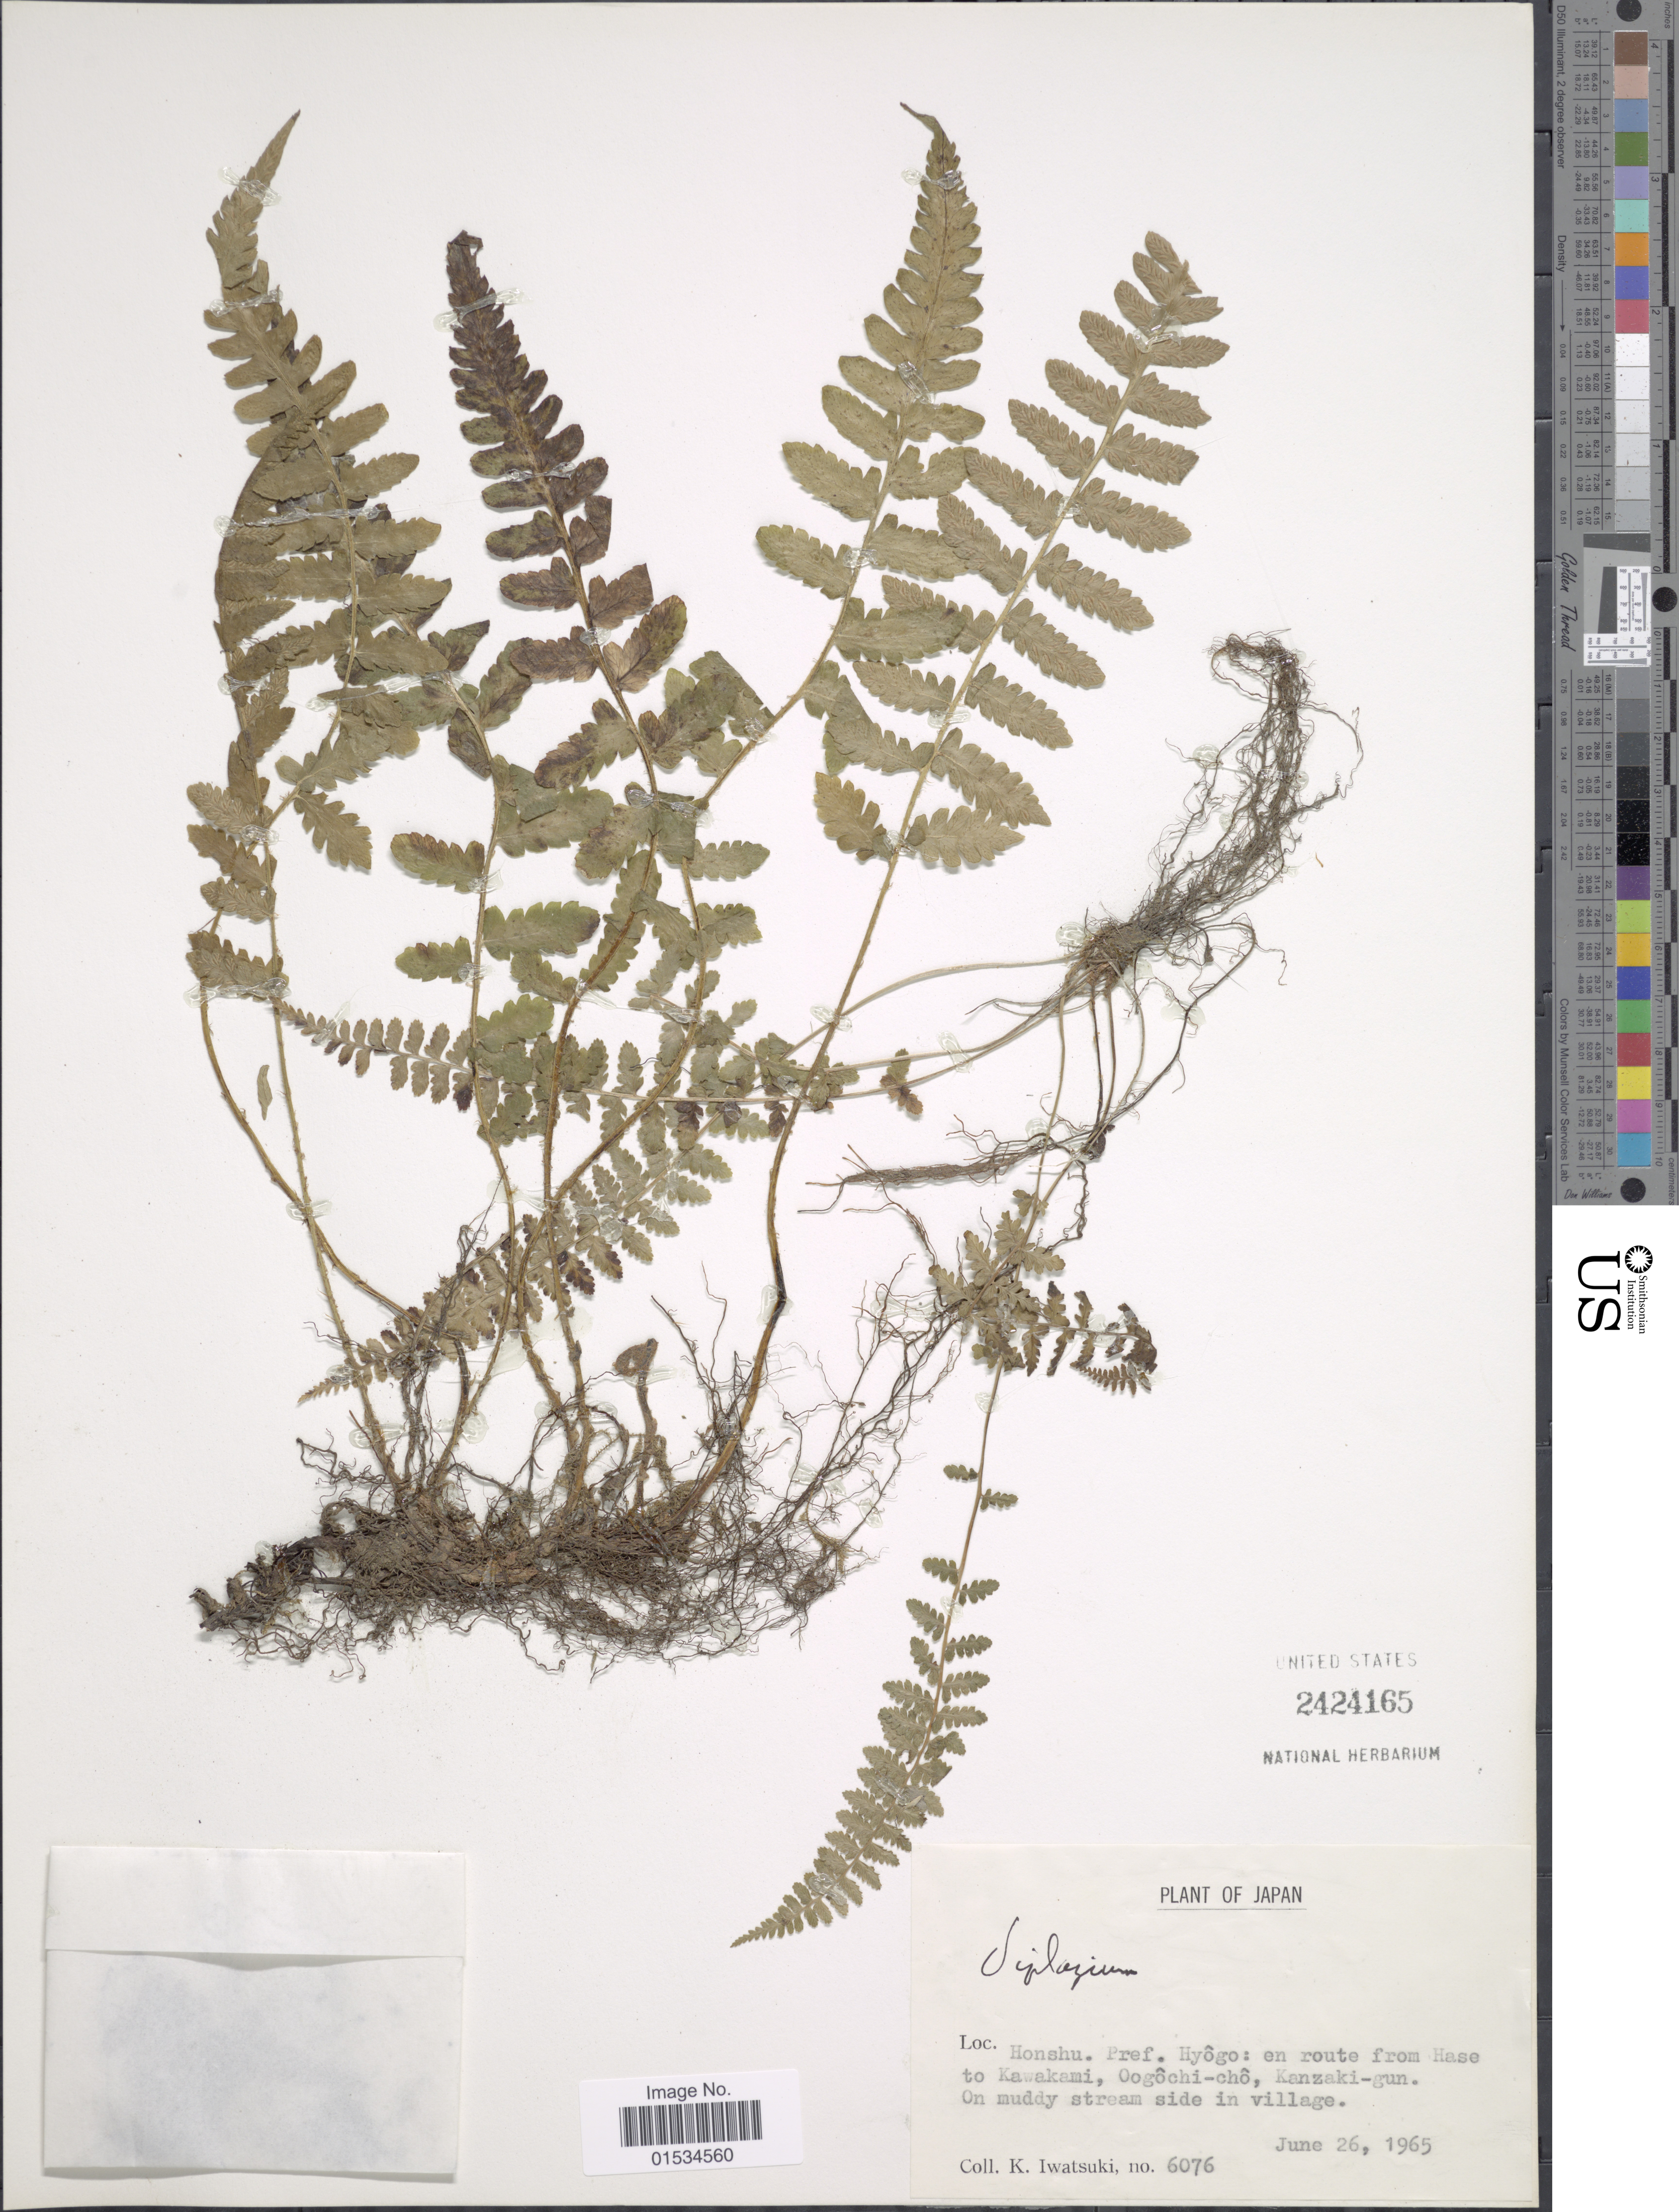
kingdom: Plantae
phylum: Tracheophyta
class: Polypodiopsida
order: Polypodiales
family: Athyriaceae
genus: Diplazium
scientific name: Diplazium sp.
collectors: K. Iwatsuki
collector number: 6076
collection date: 1965-06-26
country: Japan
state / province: Hyogo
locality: Honshu: en route from Hase to Kawakami, Oogochi-cho, Kanzaki-gun, on muddy stream side in village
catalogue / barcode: US 2424165